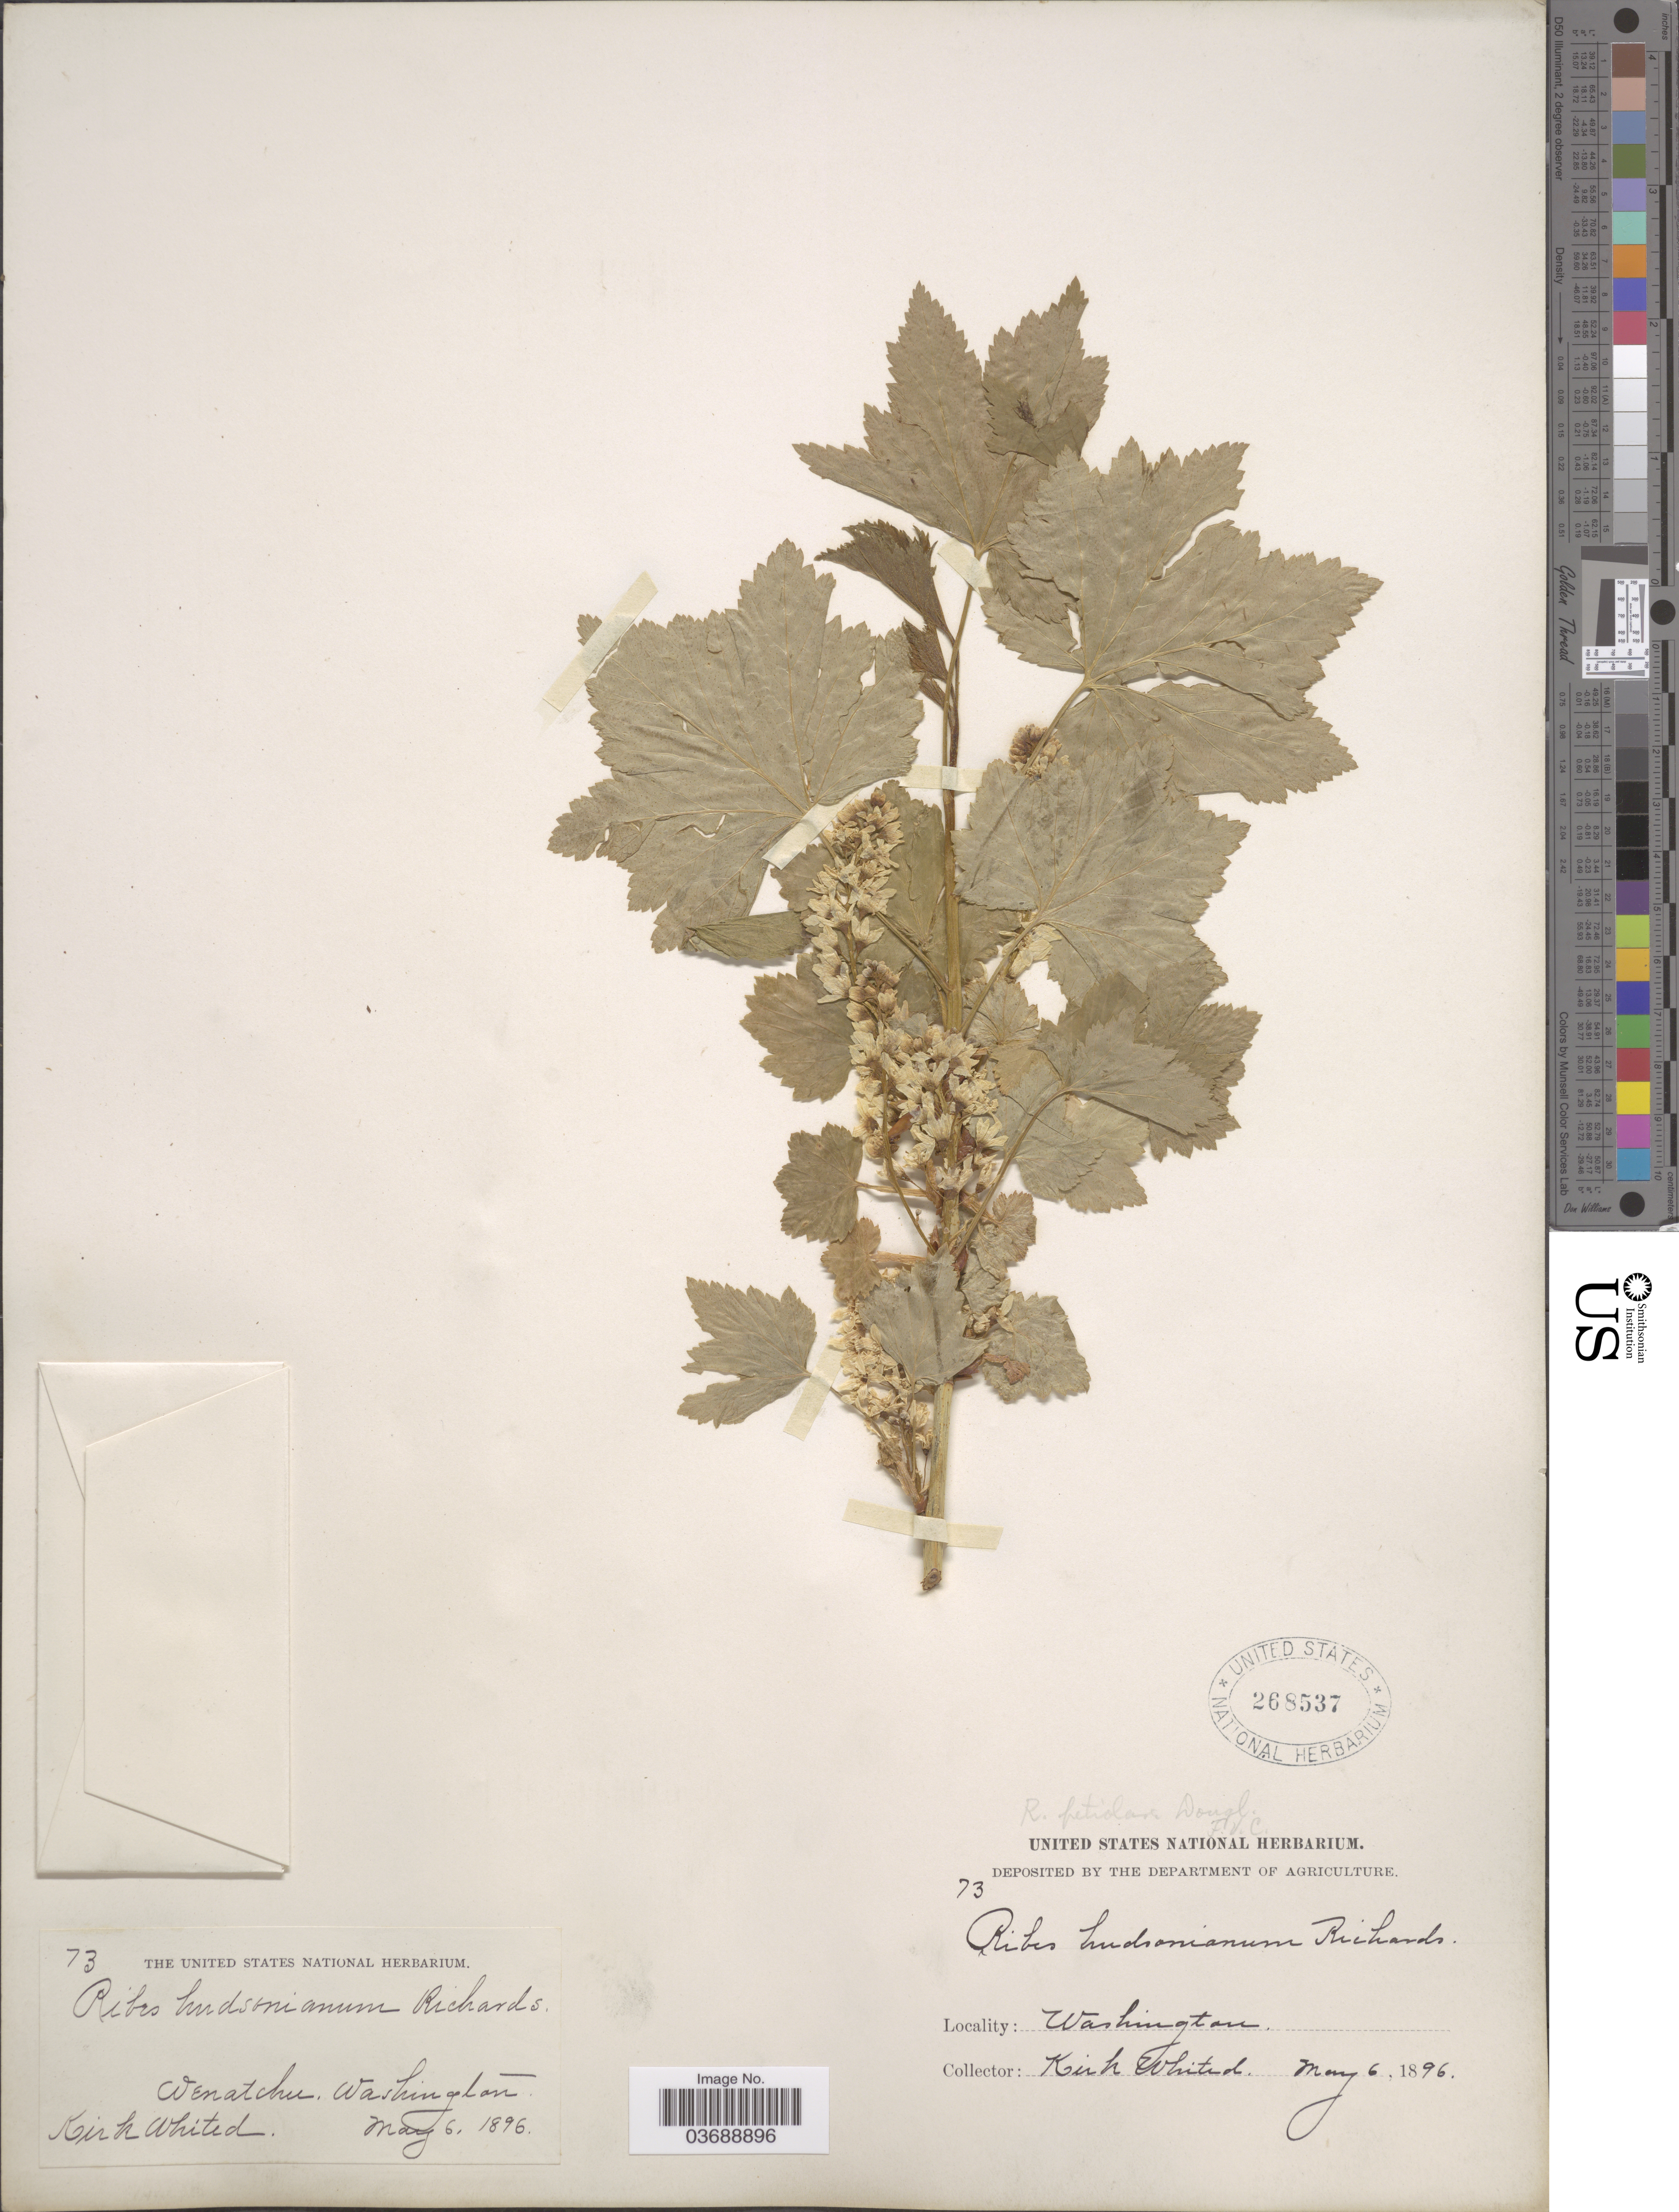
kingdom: Plantae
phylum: Tracheophyta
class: Magnoliopsida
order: Saxifragales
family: Grossulariaceae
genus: Ribes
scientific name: Ribes petiolare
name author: Douglas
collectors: K. Whited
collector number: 73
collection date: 1896-05-06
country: United States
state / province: Washington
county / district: Chelan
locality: Wenatchee.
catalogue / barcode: US 268537